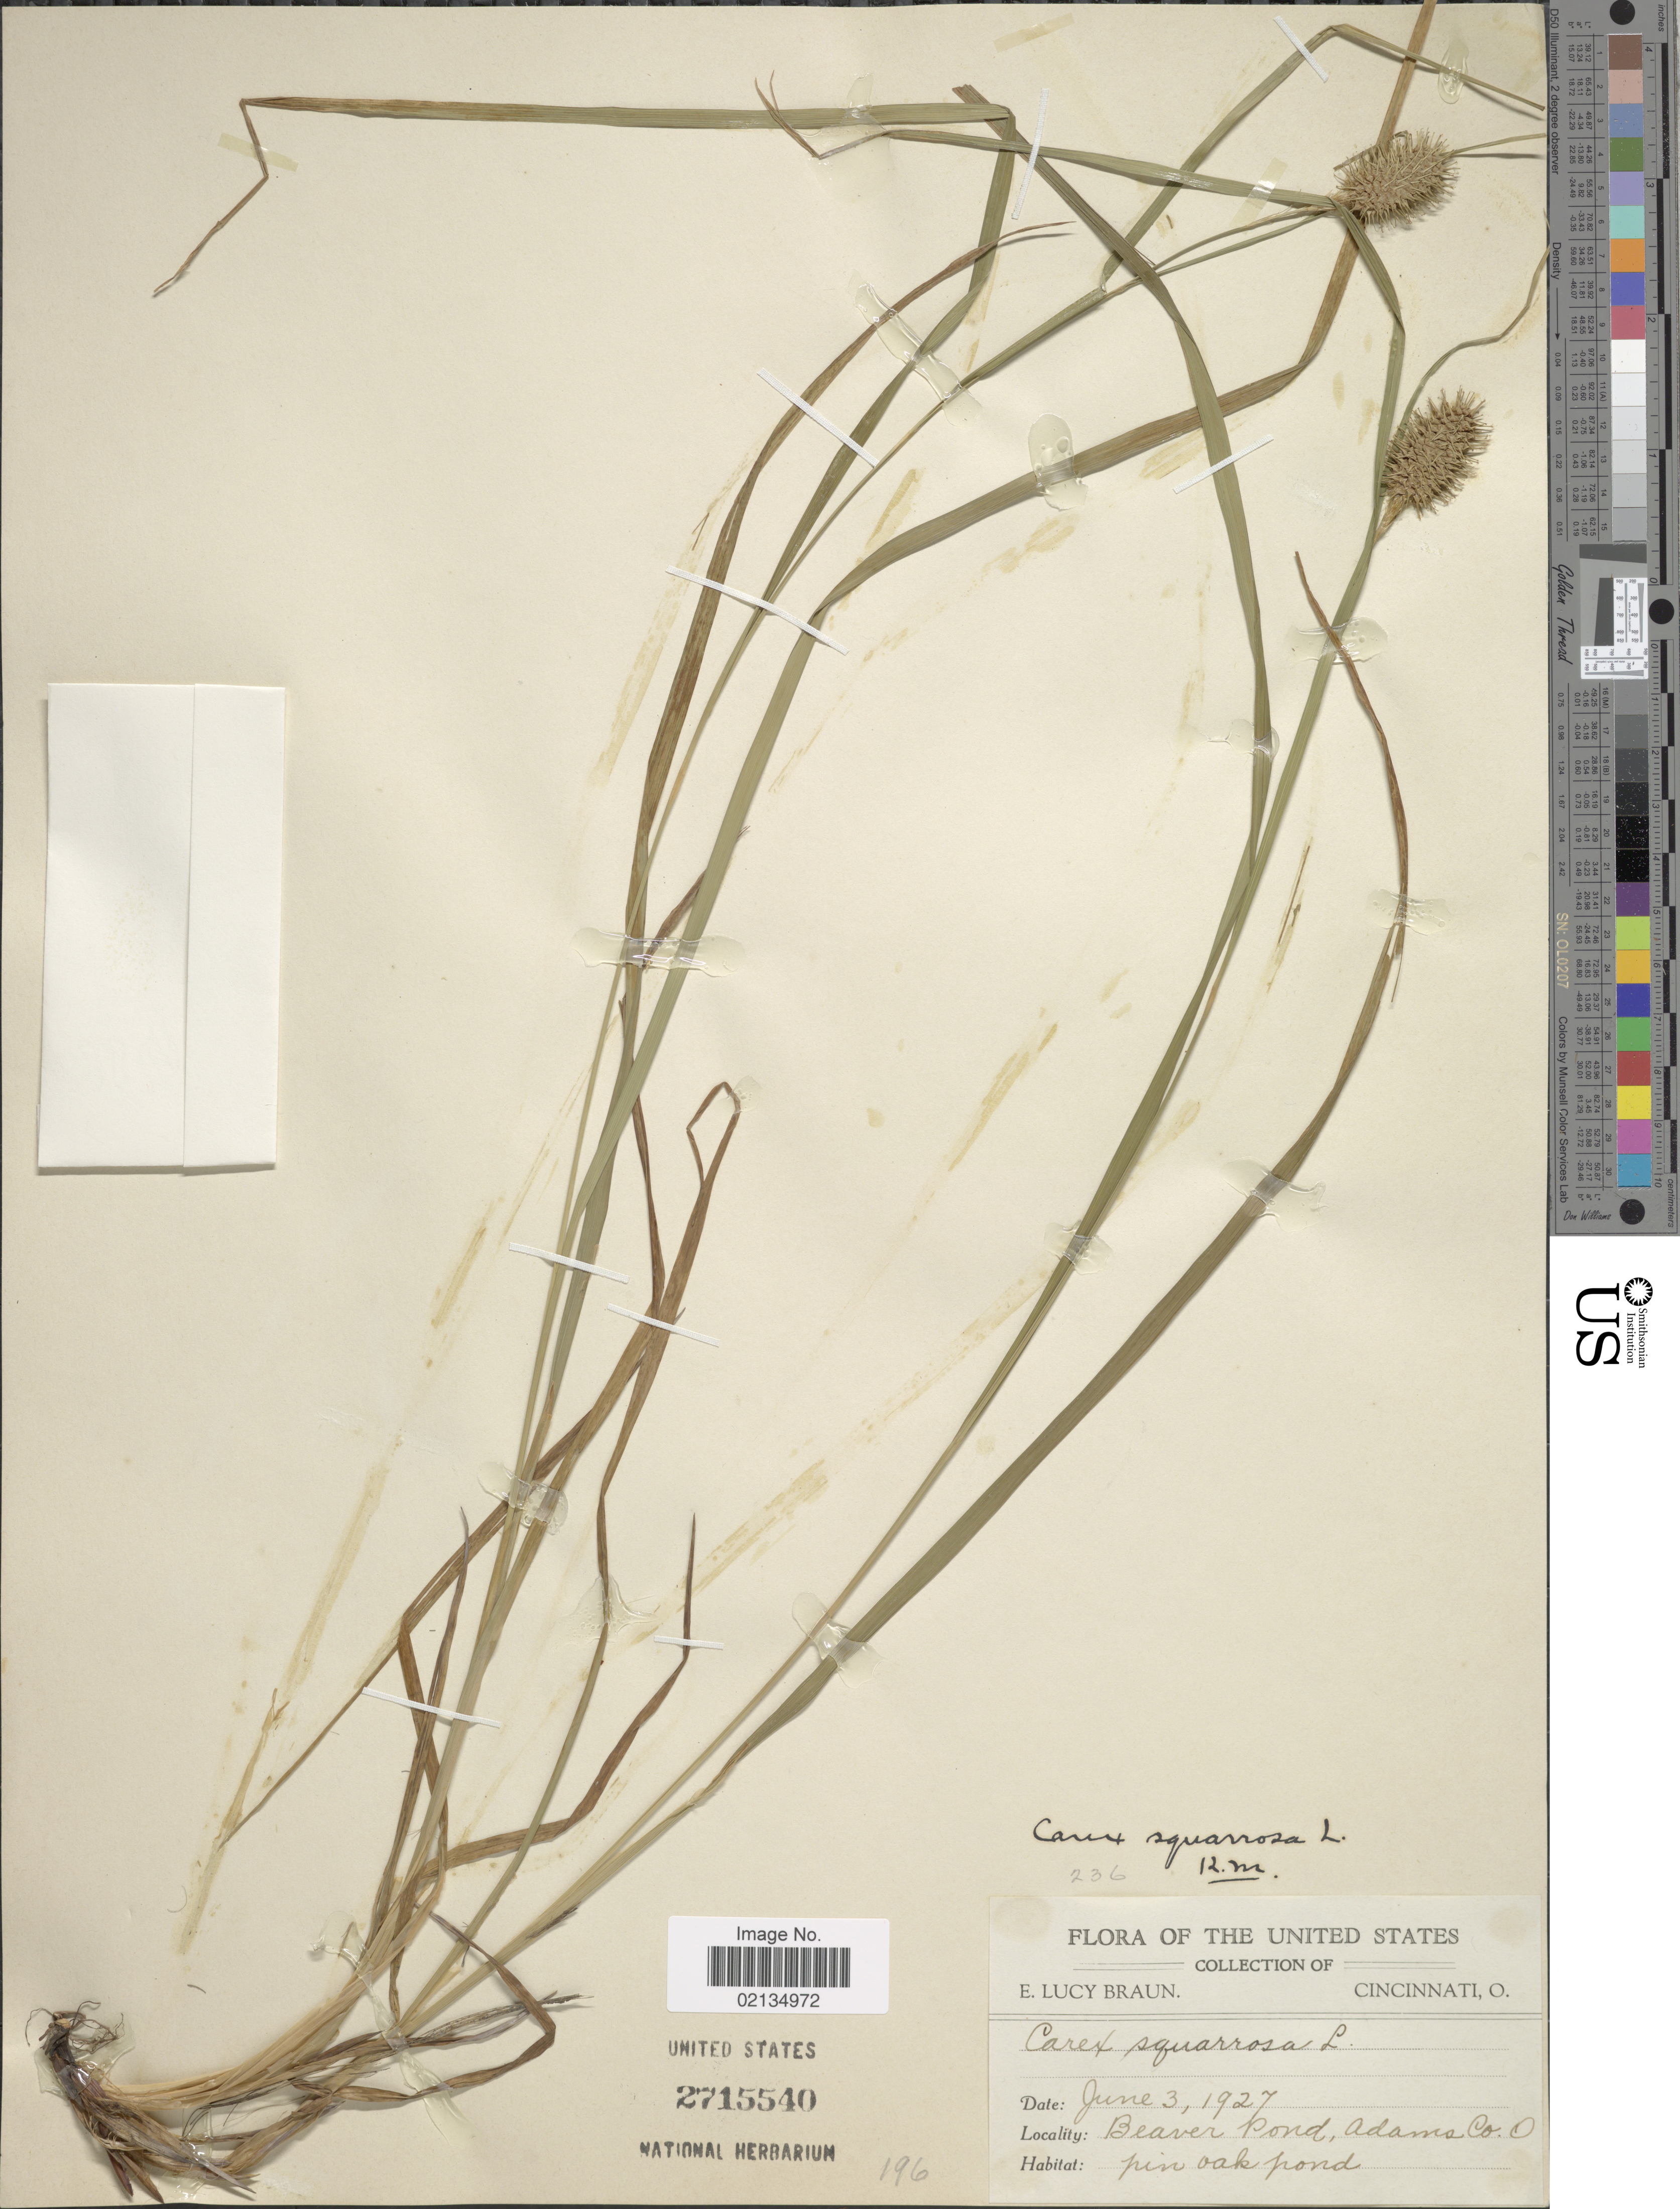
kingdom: Plantae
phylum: Tracheophyta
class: Liliopsida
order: Poales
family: Cyperaceae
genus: Carex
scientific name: Carex squarrosa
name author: L.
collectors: E. L. Braun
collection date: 1927-06-03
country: United States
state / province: Ohio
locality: Beaver Pond, Adams Co. O.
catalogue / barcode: US 2715540